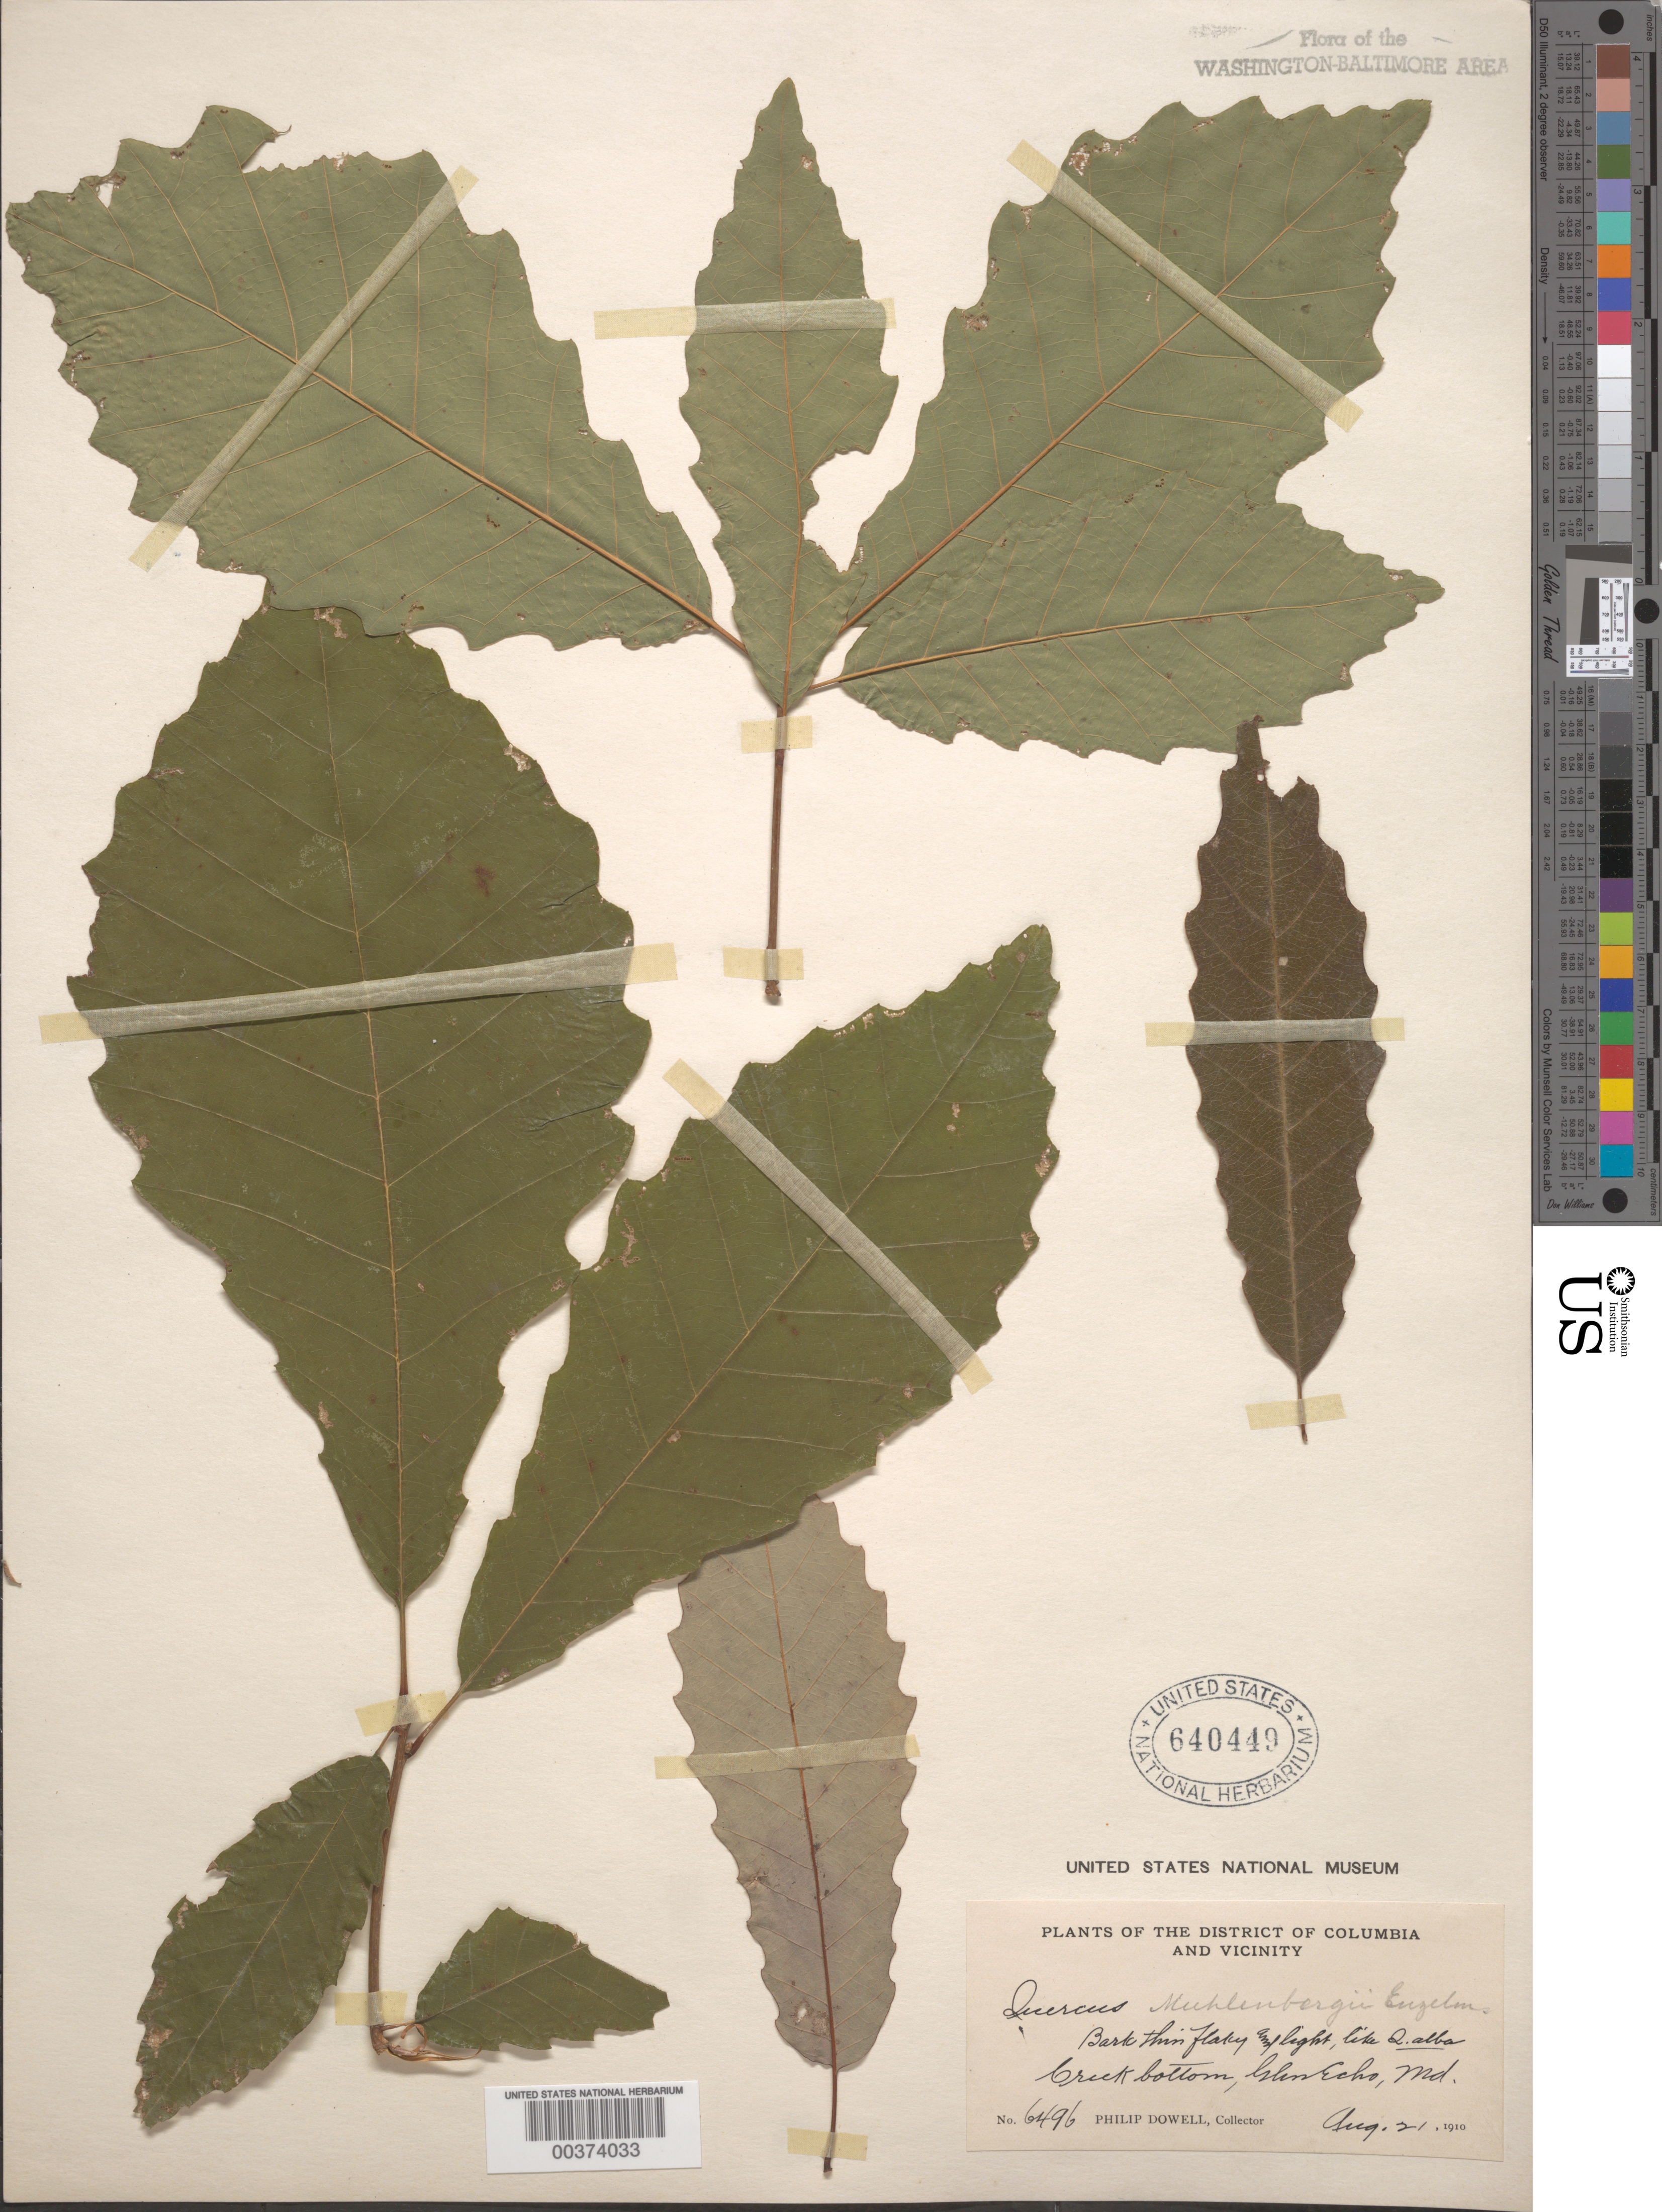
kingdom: Plantae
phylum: Tracheophyta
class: Magnoliopsida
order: Fagales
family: Fagaceae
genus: Quercus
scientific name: Quercus sp.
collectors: P. Dowell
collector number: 6496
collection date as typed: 21 Aug 1910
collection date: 1910-08-21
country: United States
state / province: Maryland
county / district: Montgomery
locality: Glen Echo C. & O. Canal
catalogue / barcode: US 640449